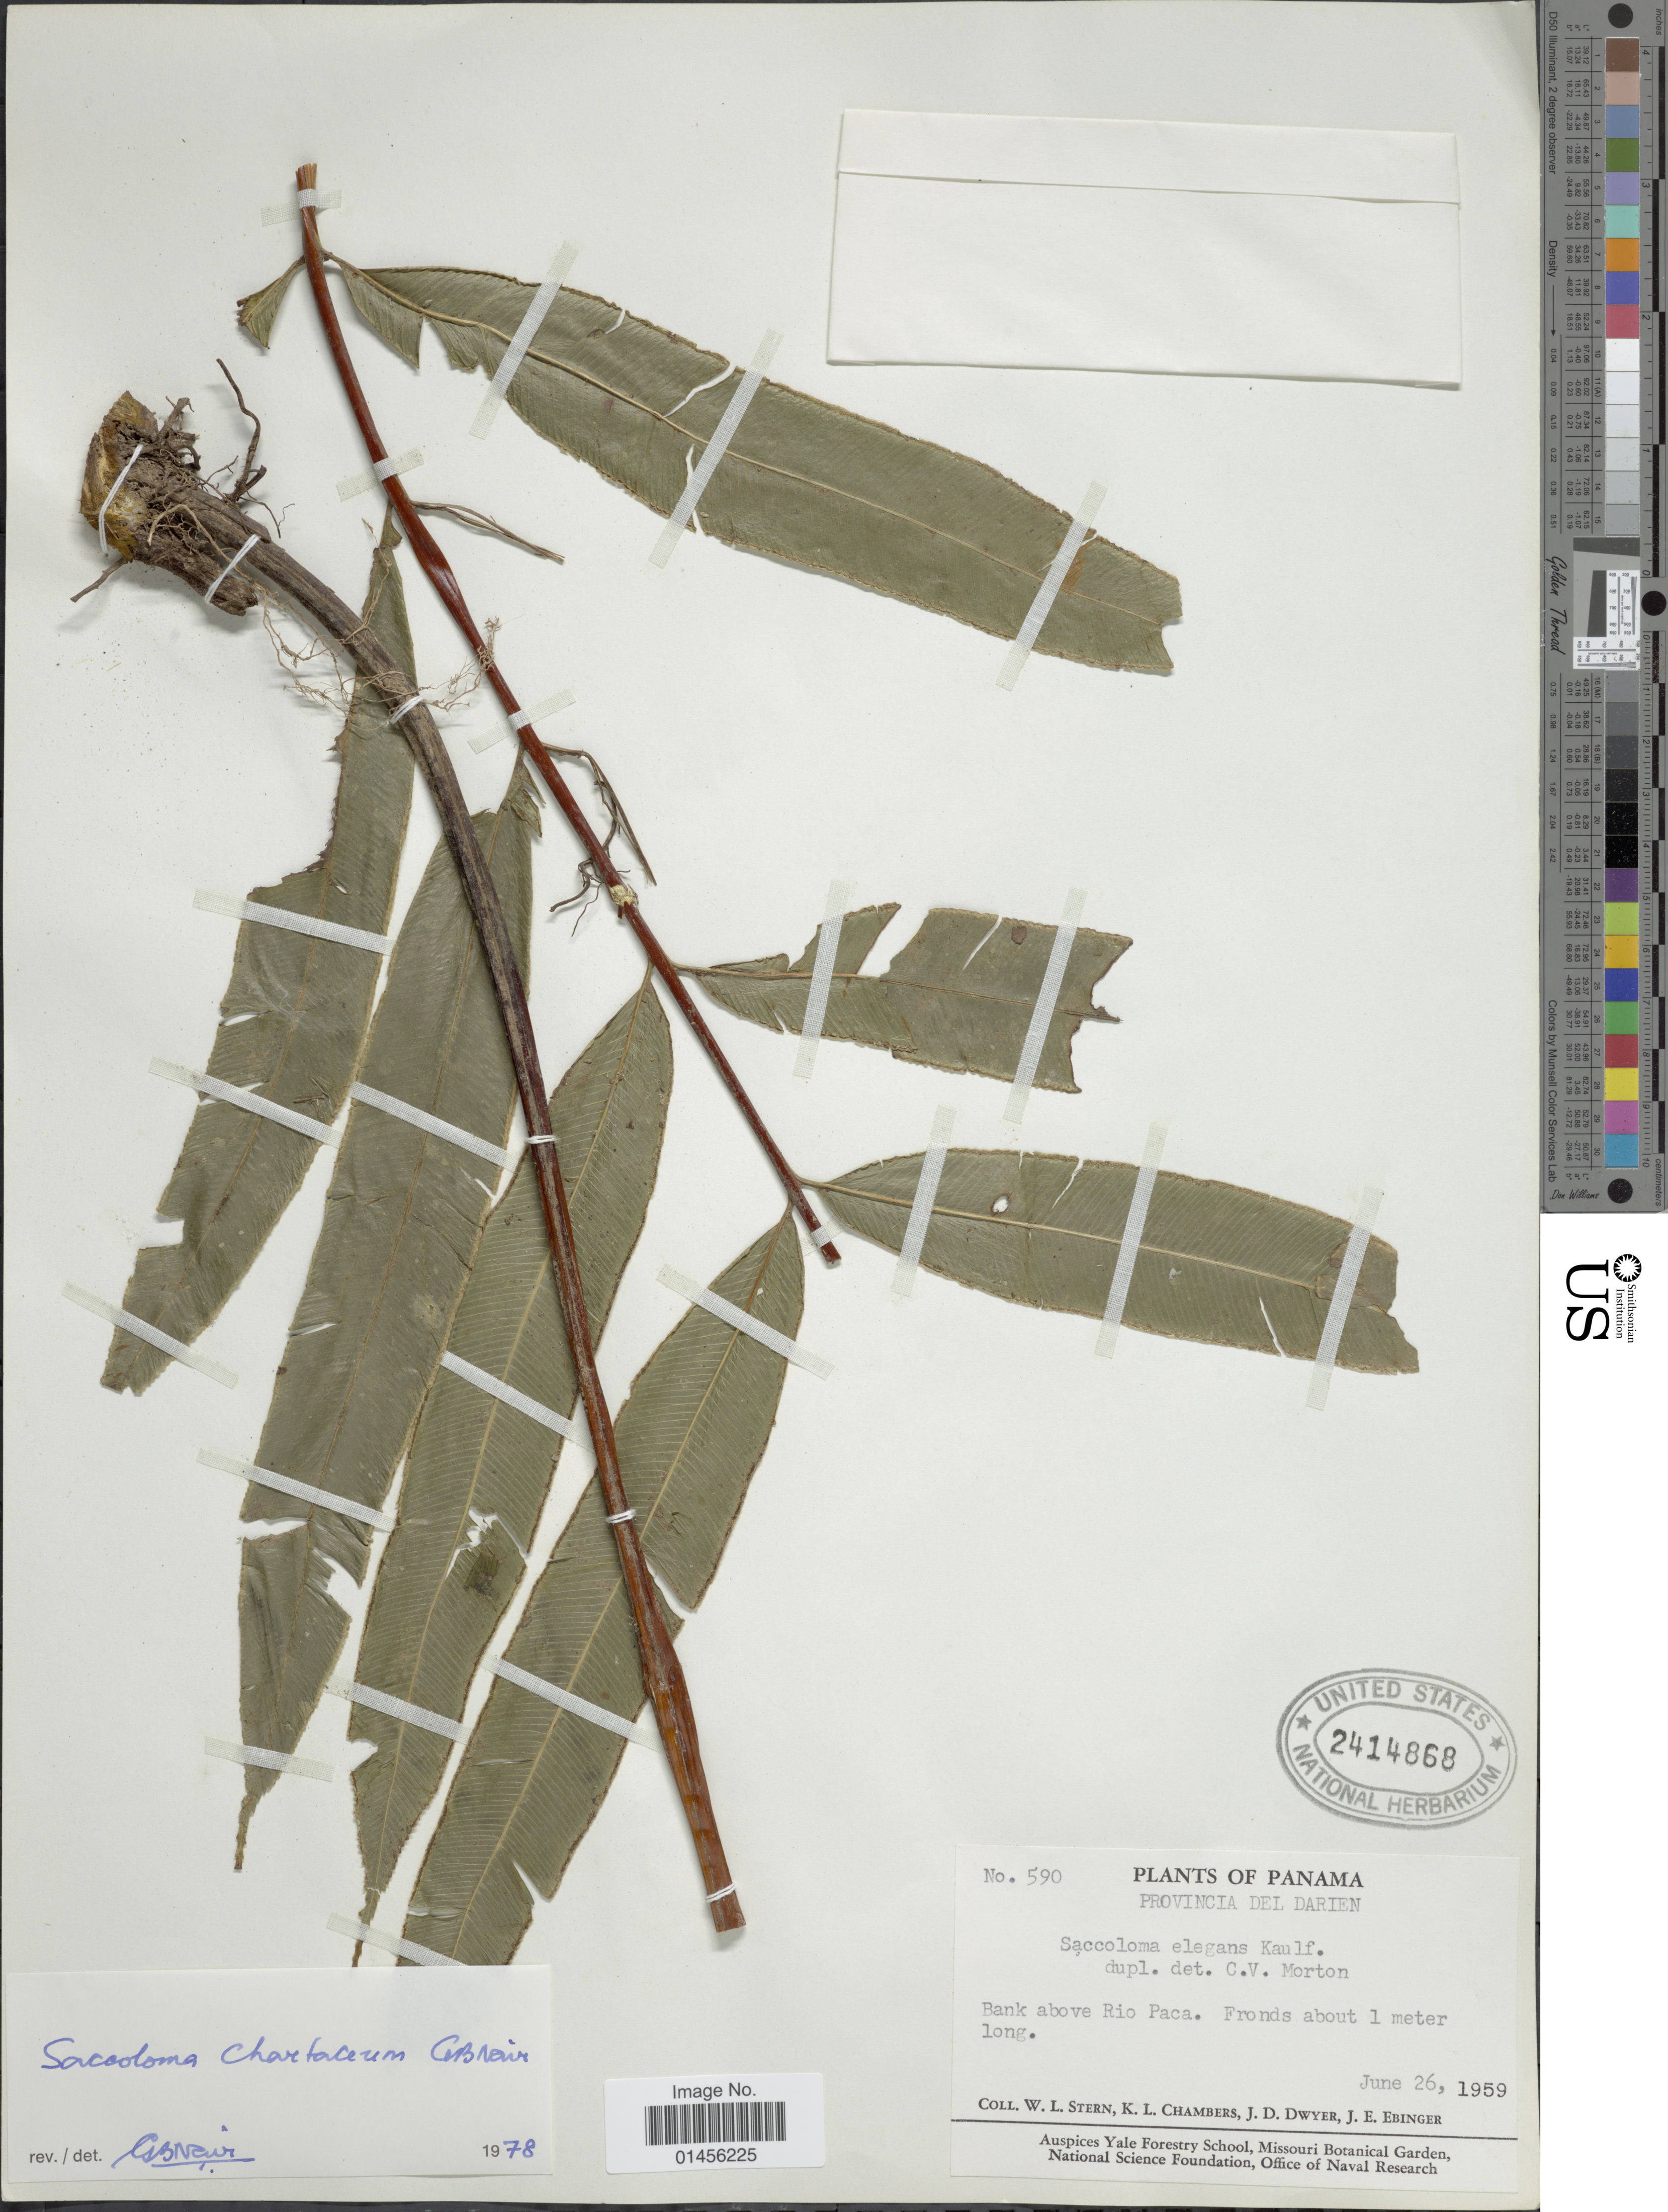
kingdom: Plantae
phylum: Tracheophyta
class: Polypodiopsida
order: Polypodiales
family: Saccolomataceae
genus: Saccoloma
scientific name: Saccoloma elegans subsp. chartaceum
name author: Cremers & K.U. Kramer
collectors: W. L. Stern, K. Chambers, J. D. Dwyer & J. Ebinger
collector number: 590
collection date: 1959-06-26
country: Panama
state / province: Darién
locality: Bank above Rio Paca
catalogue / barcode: US 2414868